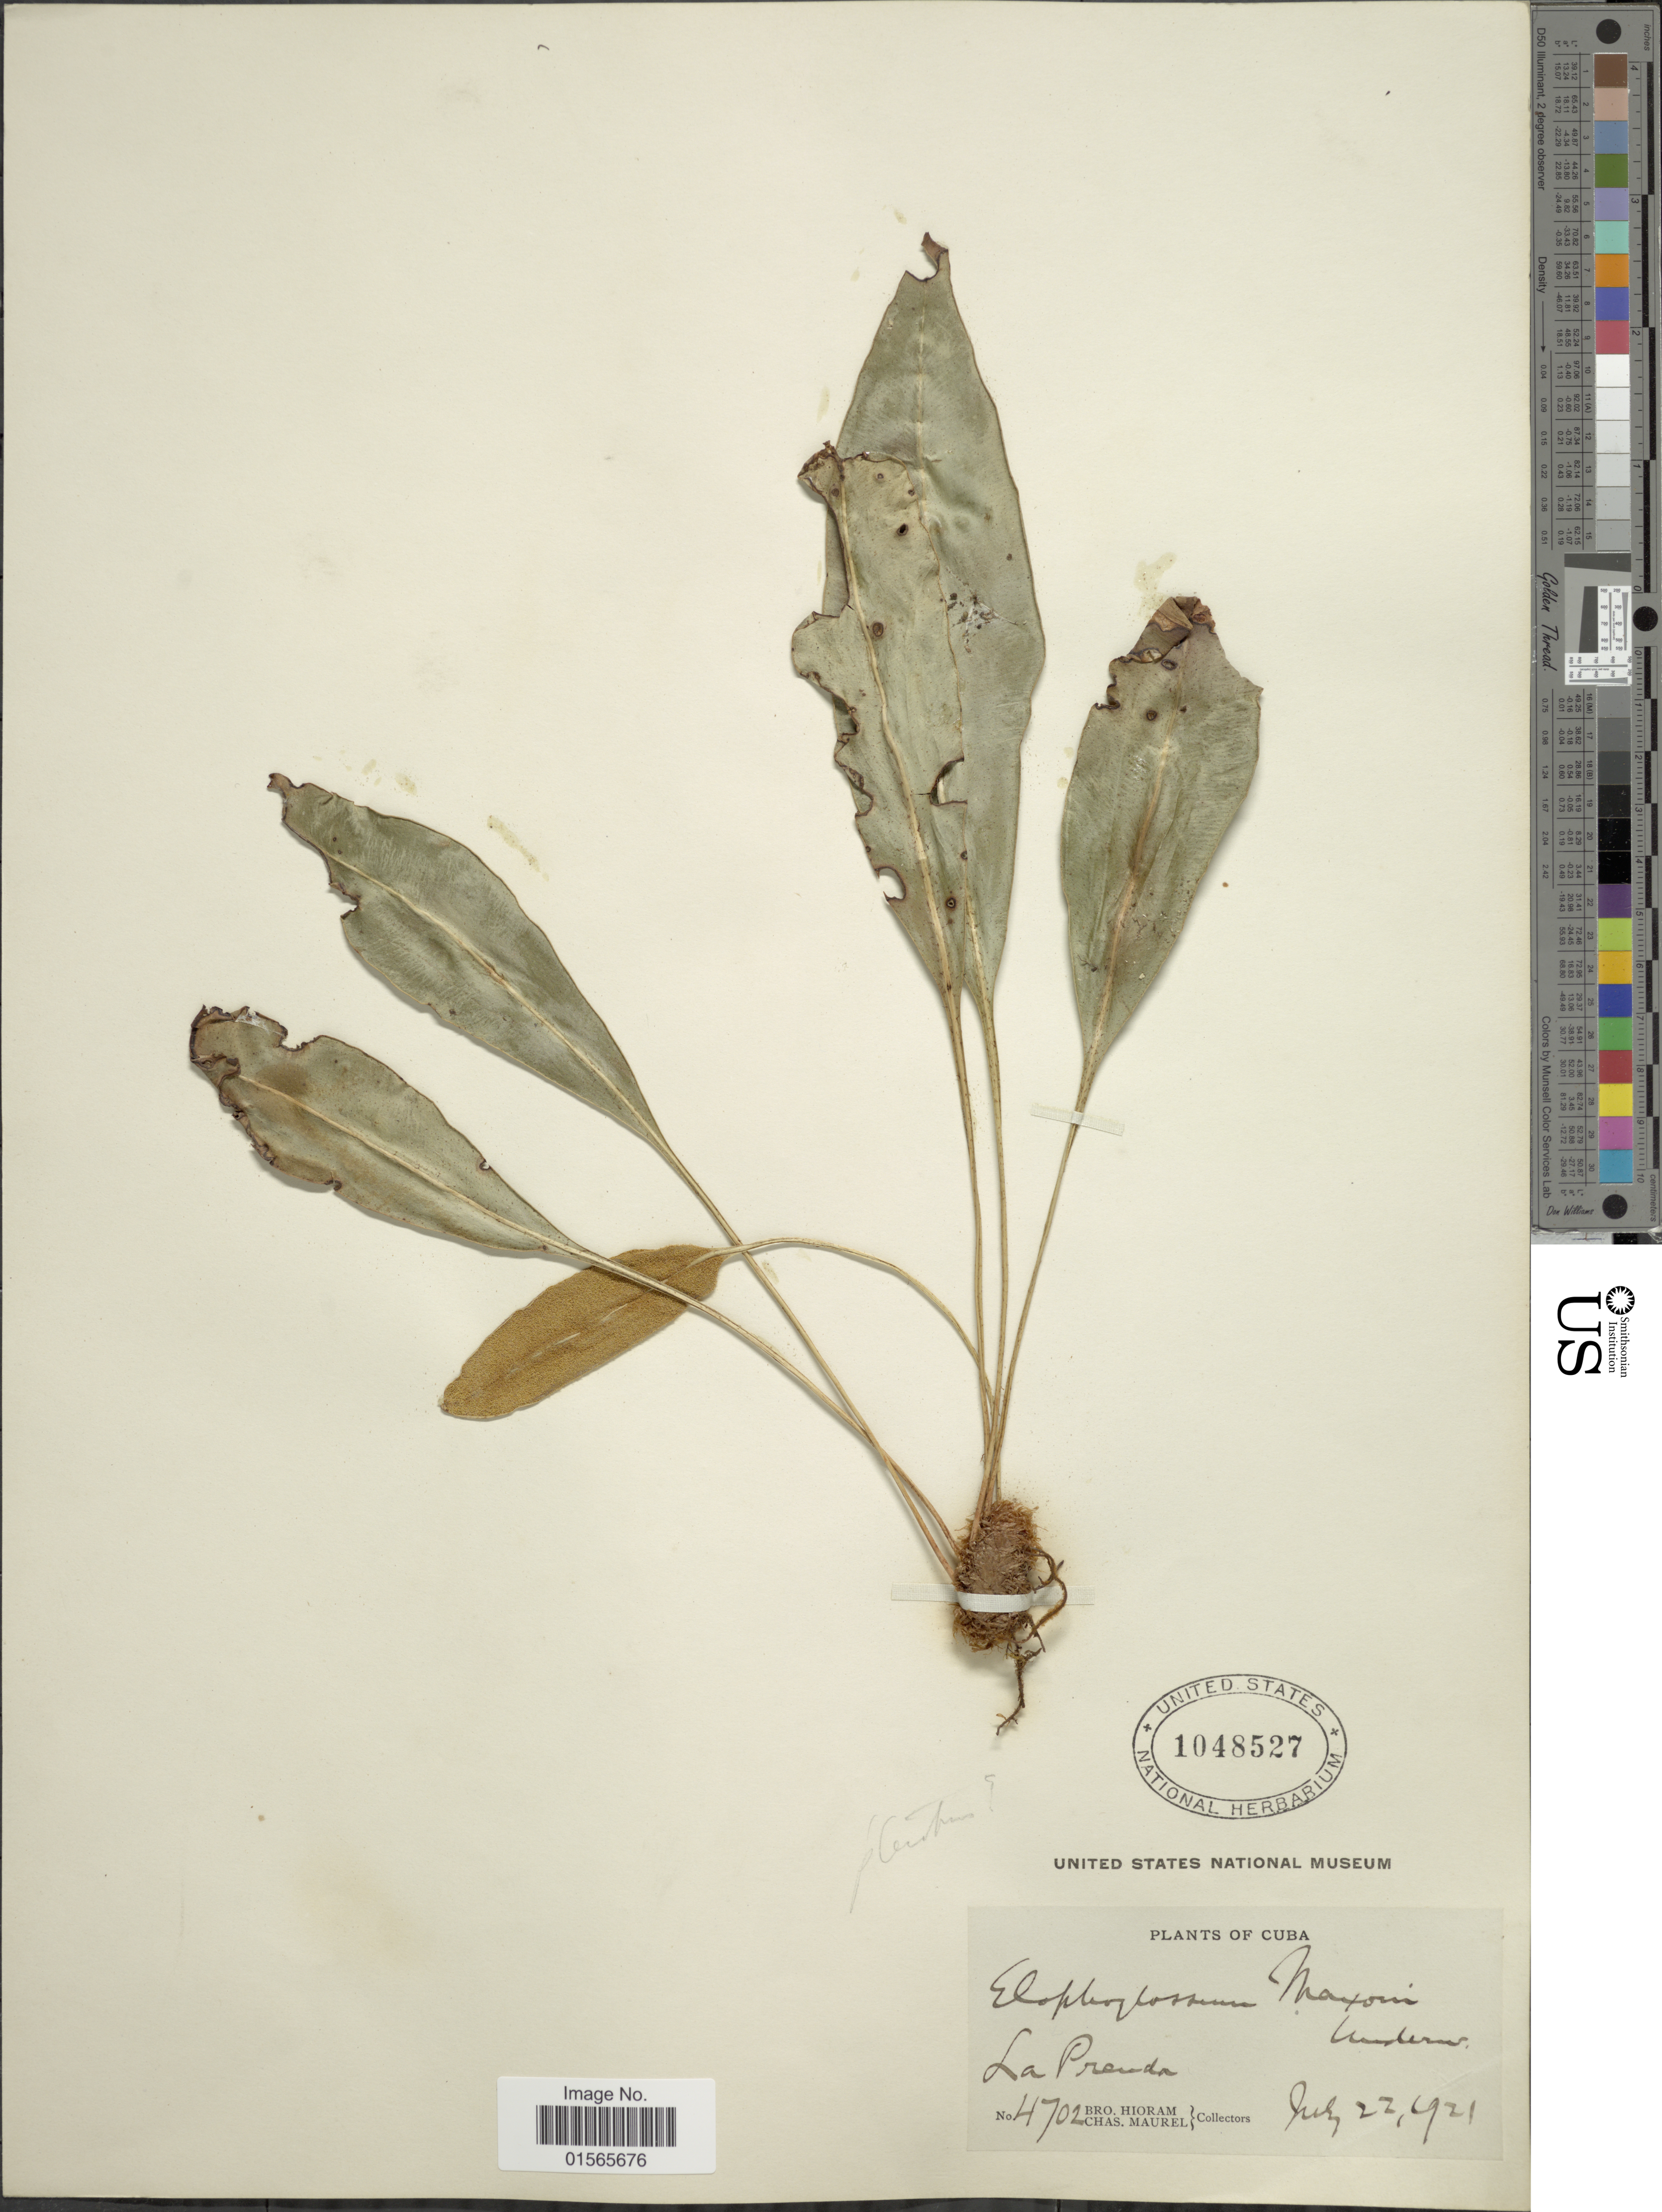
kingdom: Plantae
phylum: Tracheophyta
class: Polypodiopsida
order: Polypodiales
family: Dryopteridaceae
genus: Elaphoglossum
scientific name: Elaphoglossum maxonii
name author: Underw. ex C.V. Morton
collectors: Bro. Hioram & C. Maurel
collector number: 4703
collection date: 1921-07-22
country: Cuba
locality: La Prenda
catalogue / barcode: US 1048527